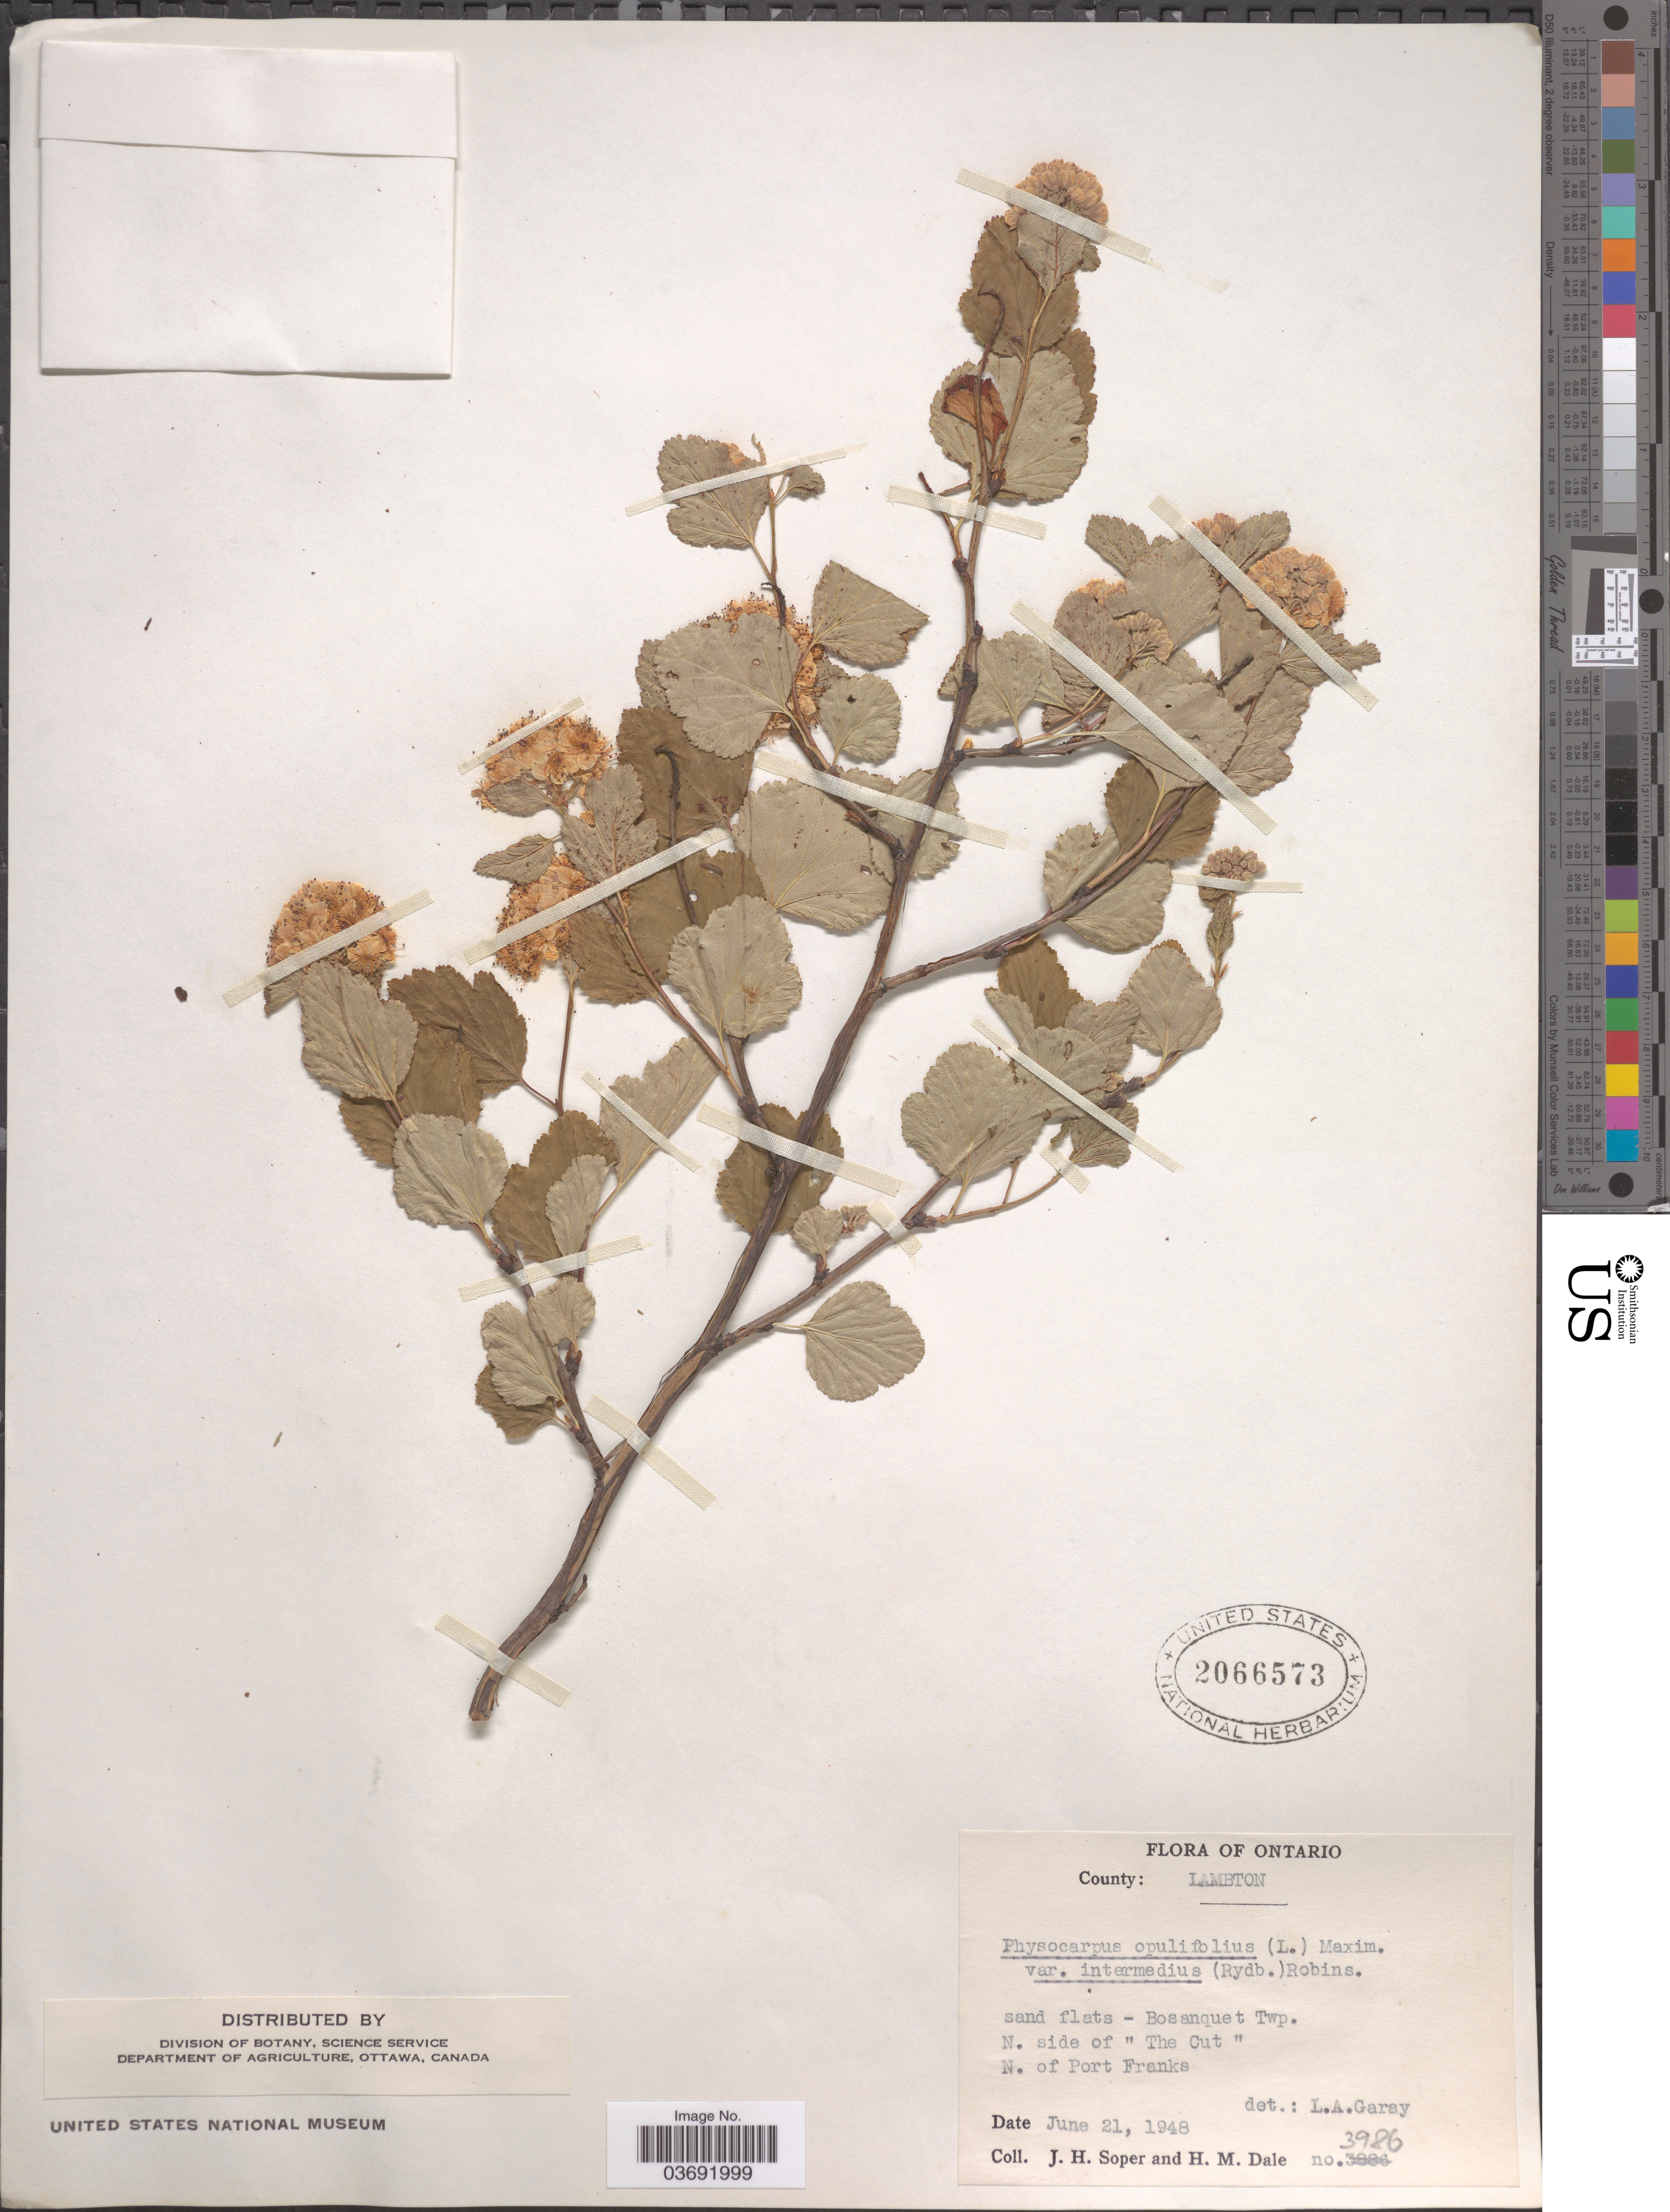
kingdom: Plantae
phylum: Tracheophyta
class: Magnoliopsida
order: Rosales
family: Rosaceae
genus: Physocarpus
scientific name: Physocarpus intermedius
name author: (Rydb.) C.K. Schneid.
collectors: J. H. Soper & H. M. Dale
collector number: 3986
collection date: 1948-06-21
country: Canada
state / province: Ontario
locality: County: Lambton. Bosanquet Twp. N. side of ' The Cut '. N. of Port Franks.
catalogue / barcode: US 2066573